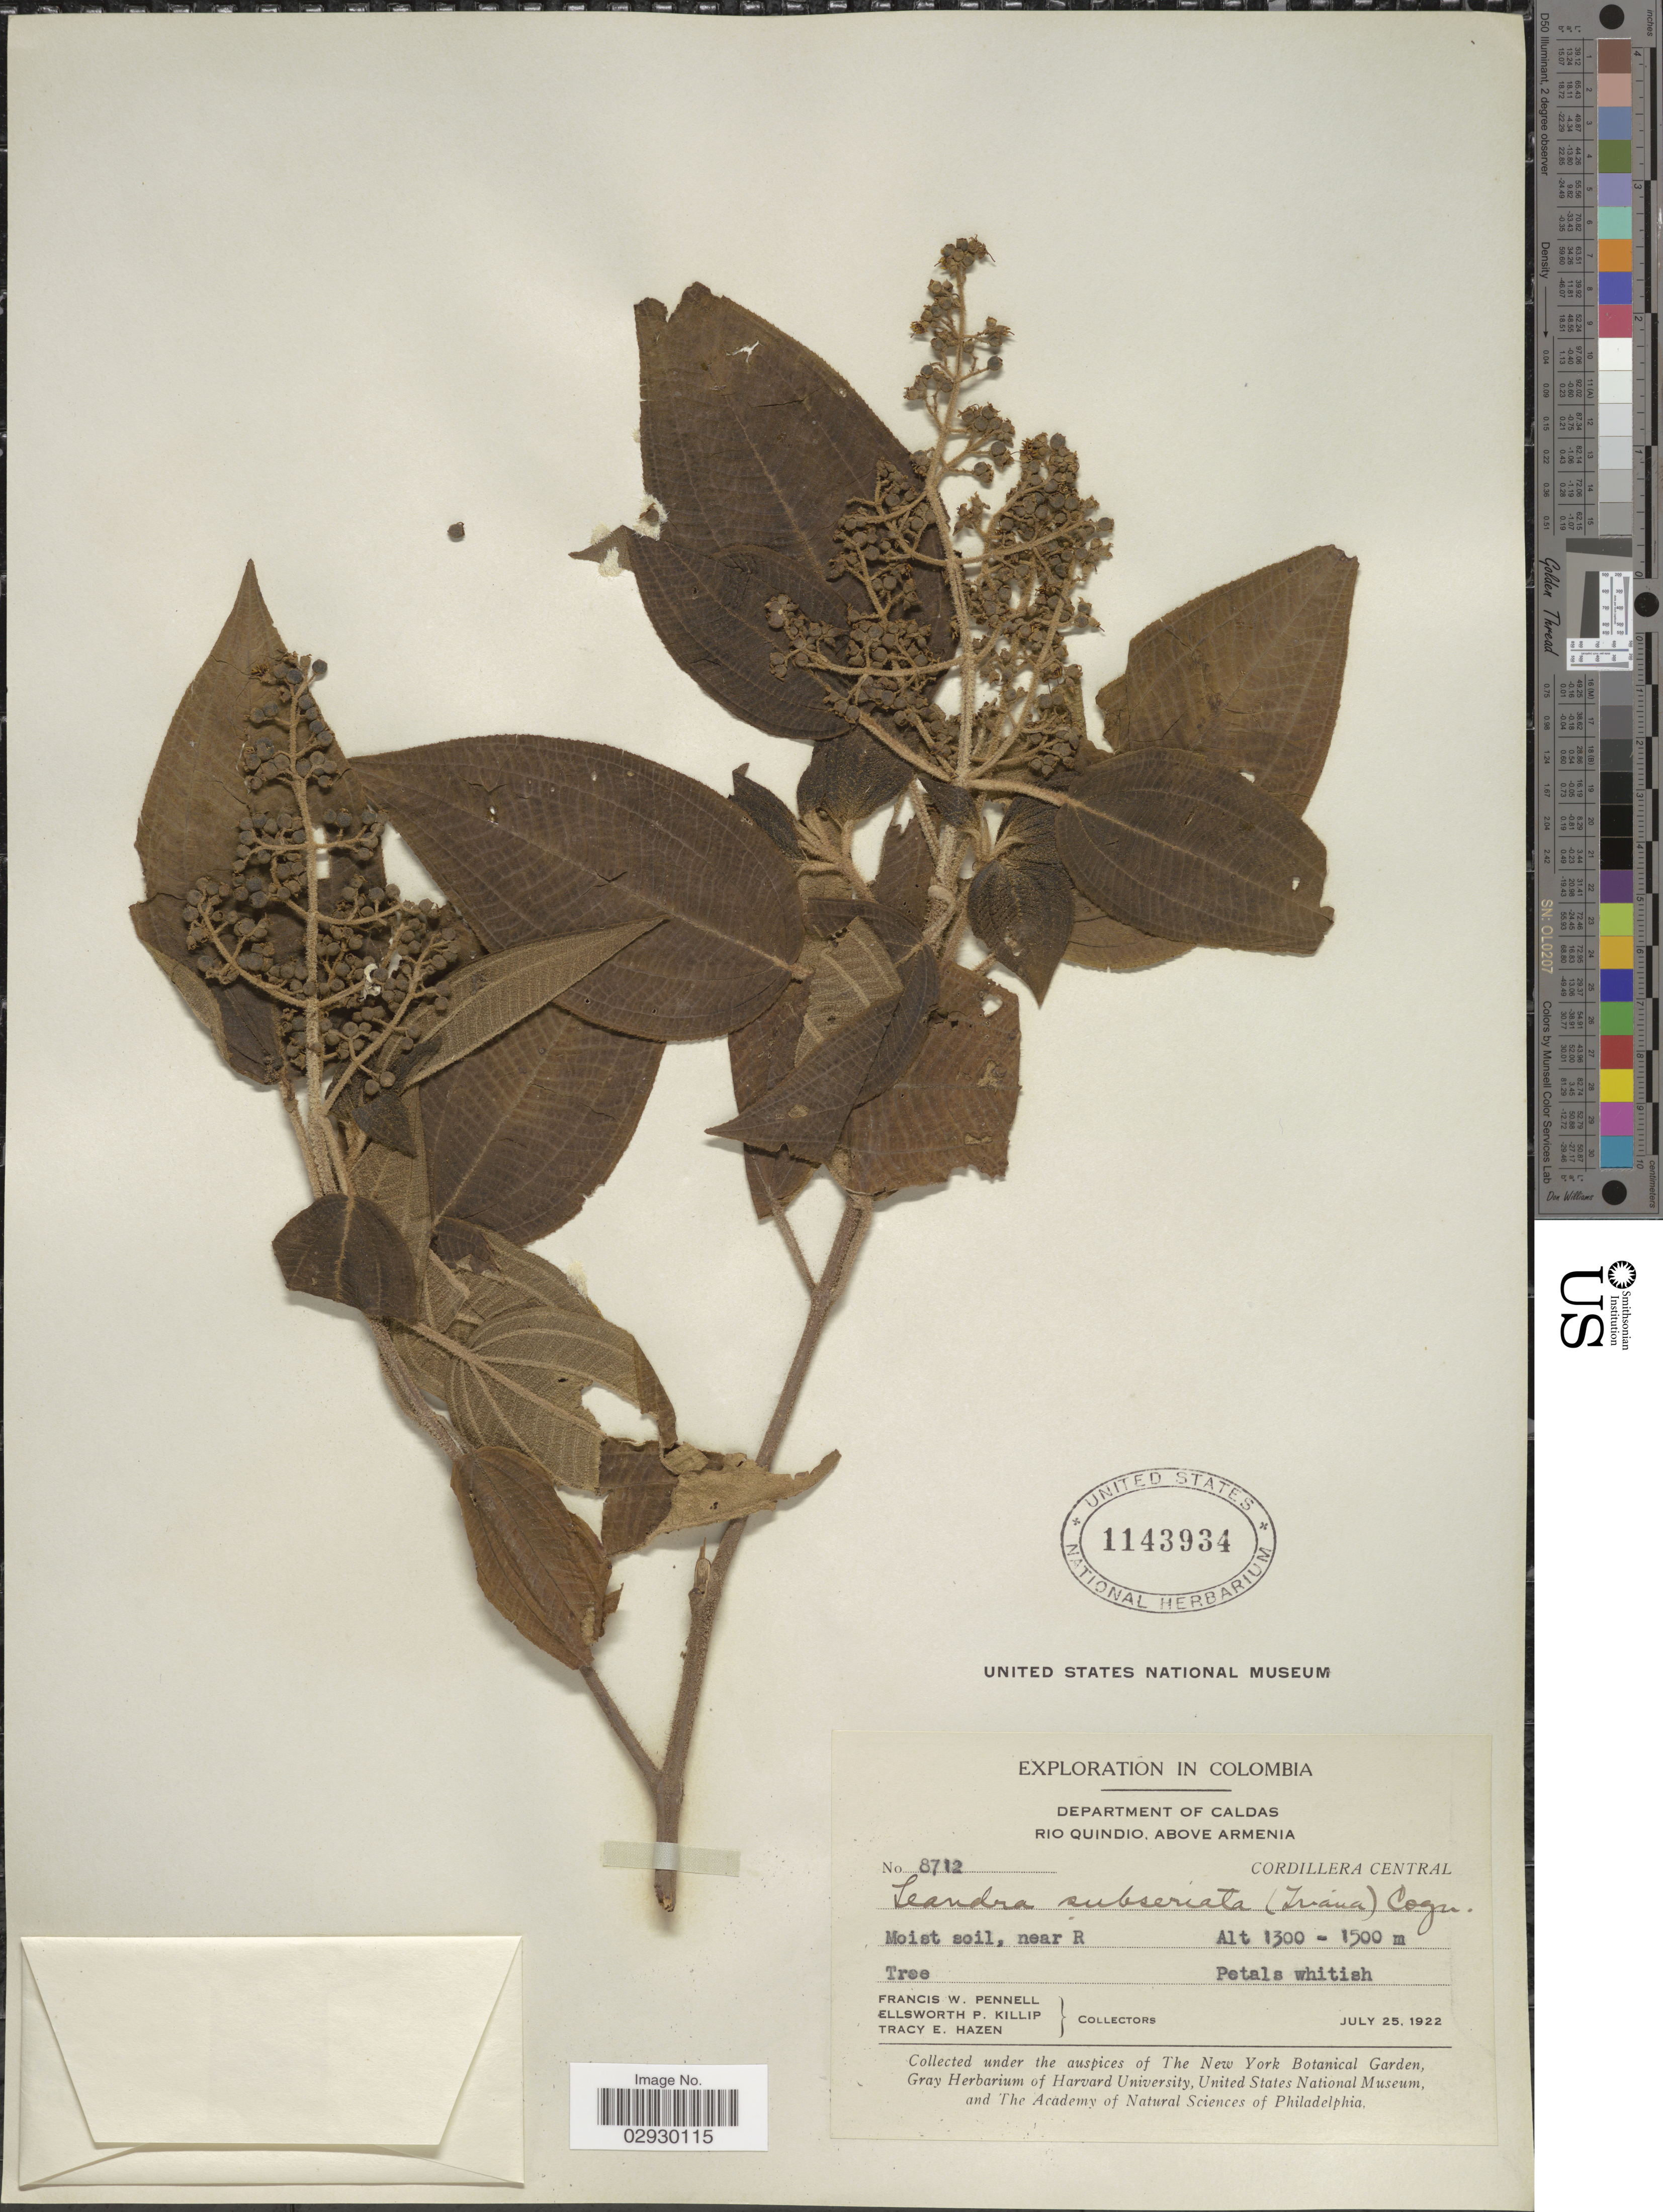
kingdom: Plantae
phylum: Tracheophyta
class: Magnoliopsida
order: Myrtales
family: Melastomataceae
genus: Leandra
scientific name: Leandra subseriata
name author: (Naudin) Cogn.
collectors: F. W. Pennell, E. P. Killip & T. E. Hazen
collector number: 8712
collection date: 1922-07-25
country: Colombia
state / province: Caldas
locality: Department of Caldas. Rio Quindio, above Armenia. Cordillera Central. Moist soil, near R.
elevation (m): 1300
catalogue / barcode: US 1143934